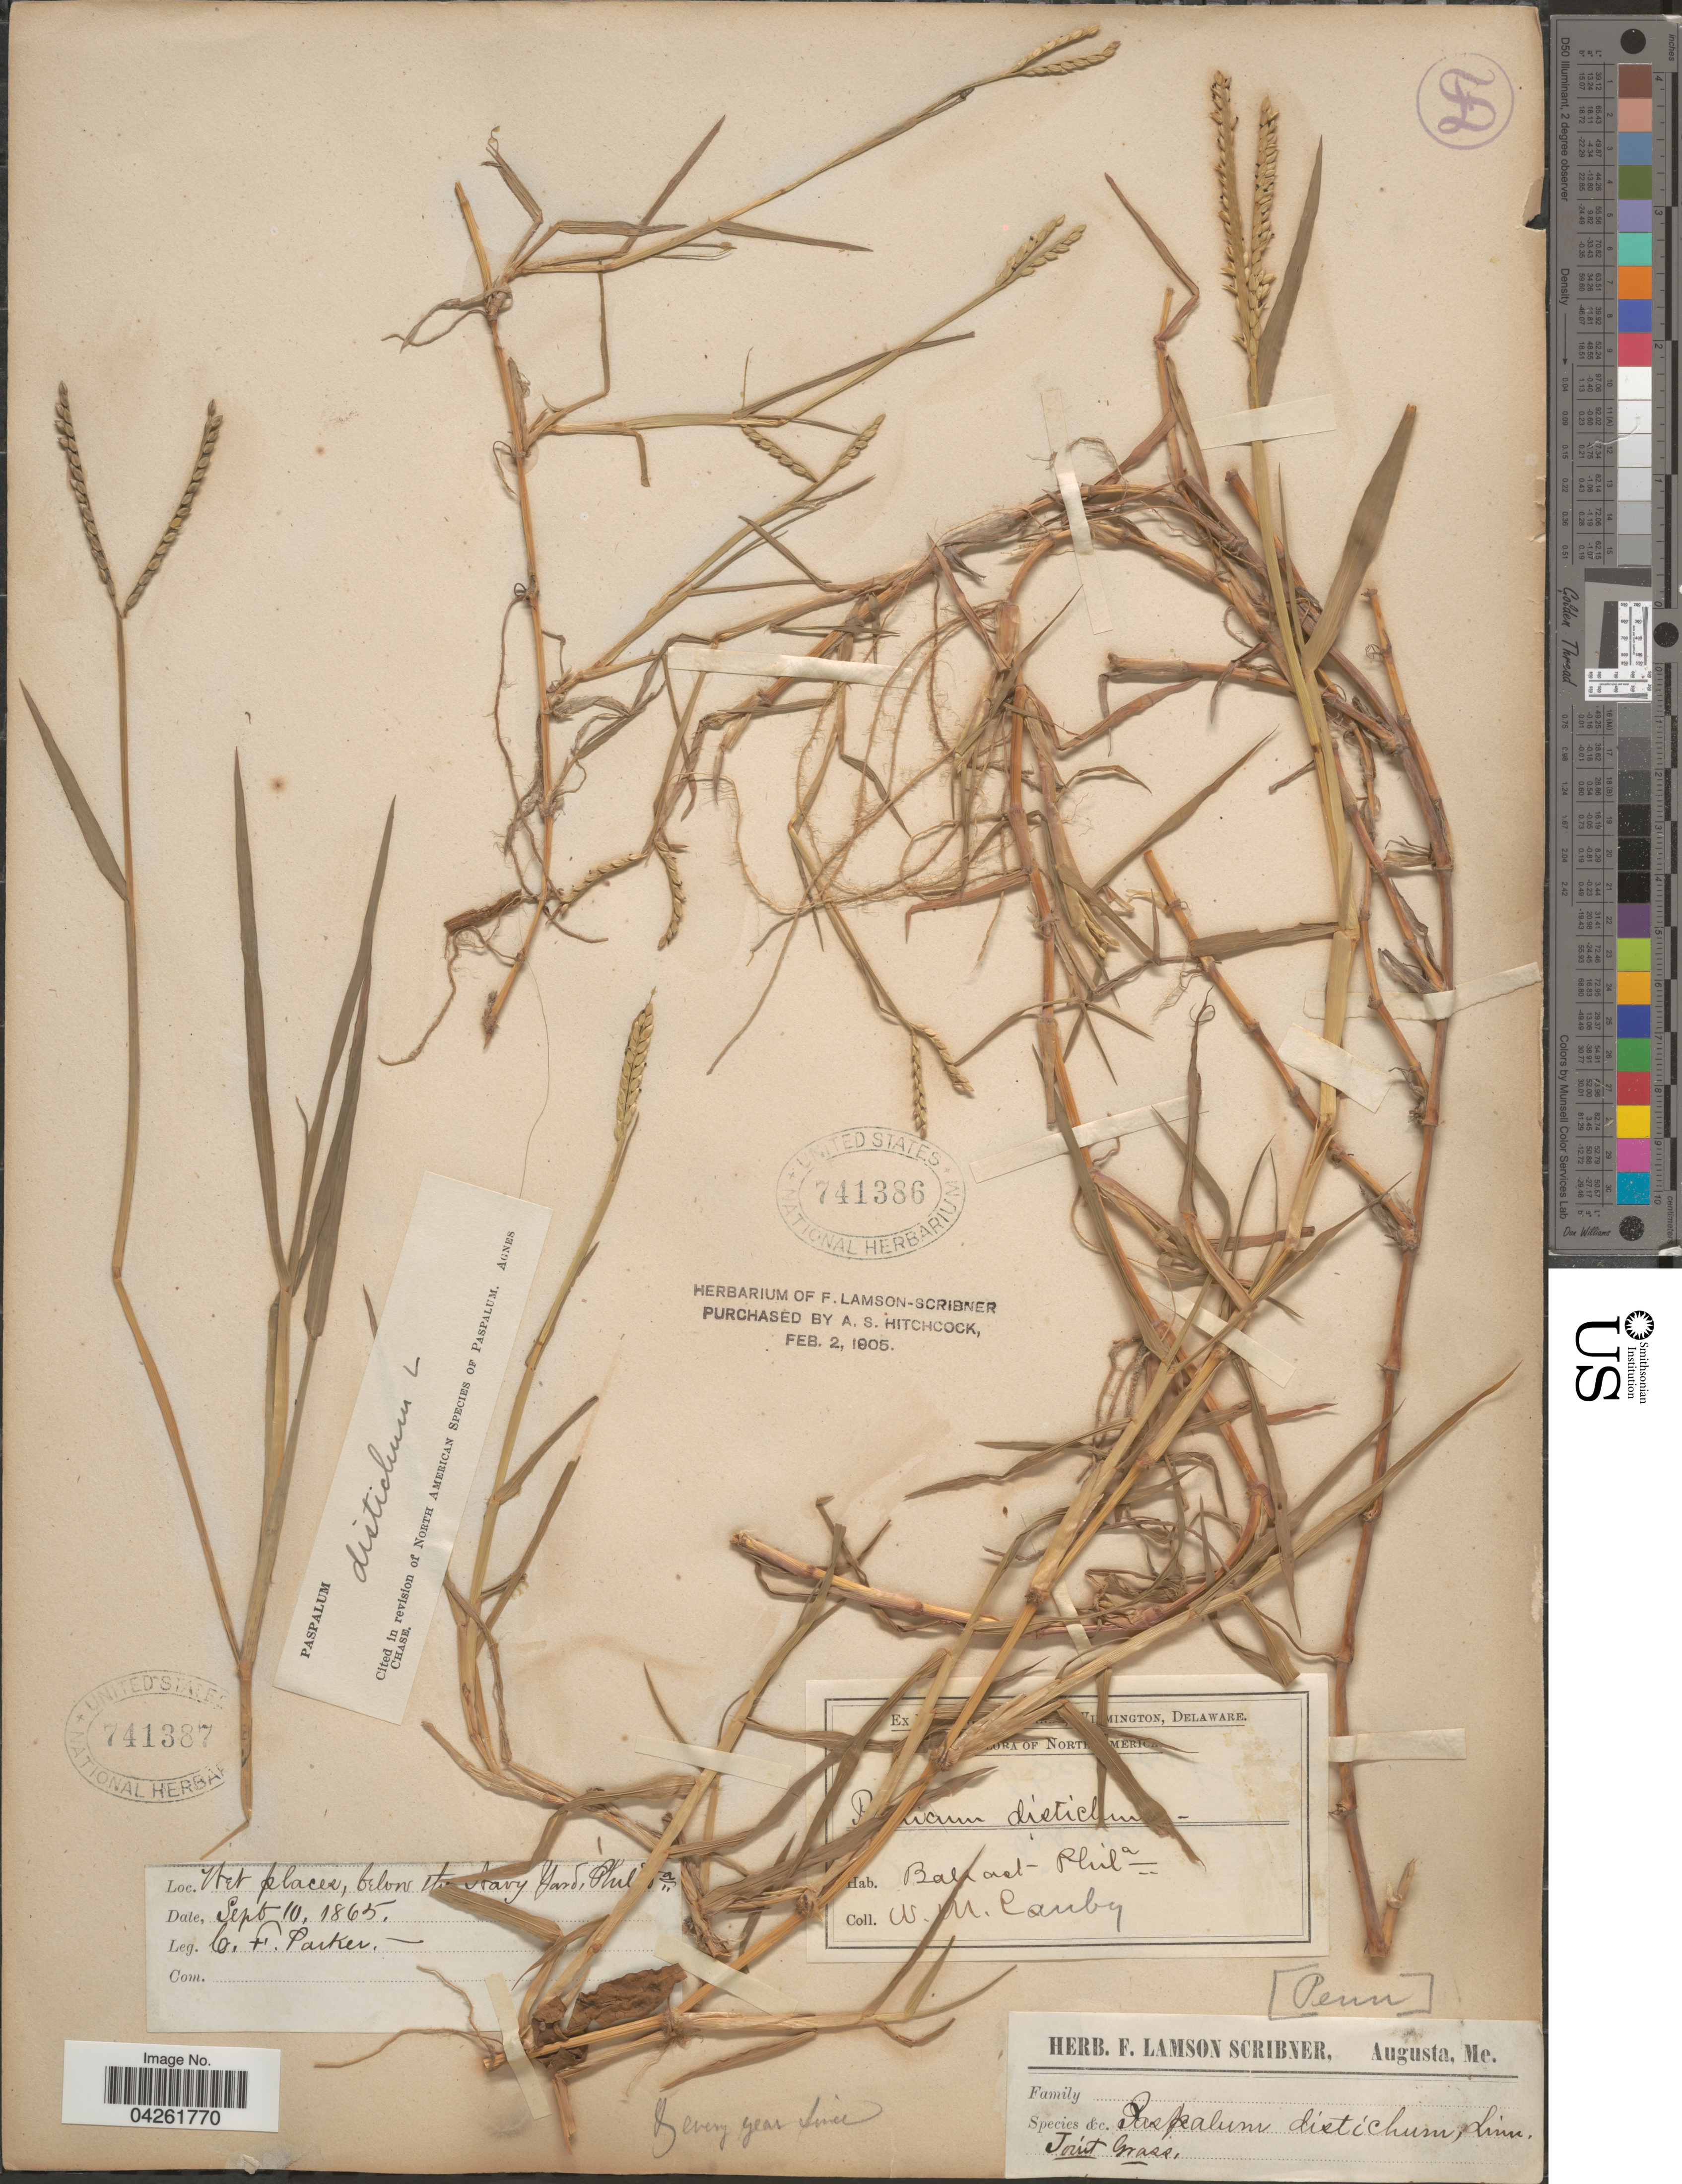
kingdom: Plantae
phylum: Tracheophyta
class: Liliopsida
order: Poales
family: Poaceae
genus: Paspalum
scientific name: Paspalum distichum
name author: L.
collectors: C. F. Parker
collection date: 1865-09-10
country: United States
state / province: Pennsylvania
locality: Wet places, below the Navy Yard, Phila.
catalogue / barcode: US 741387